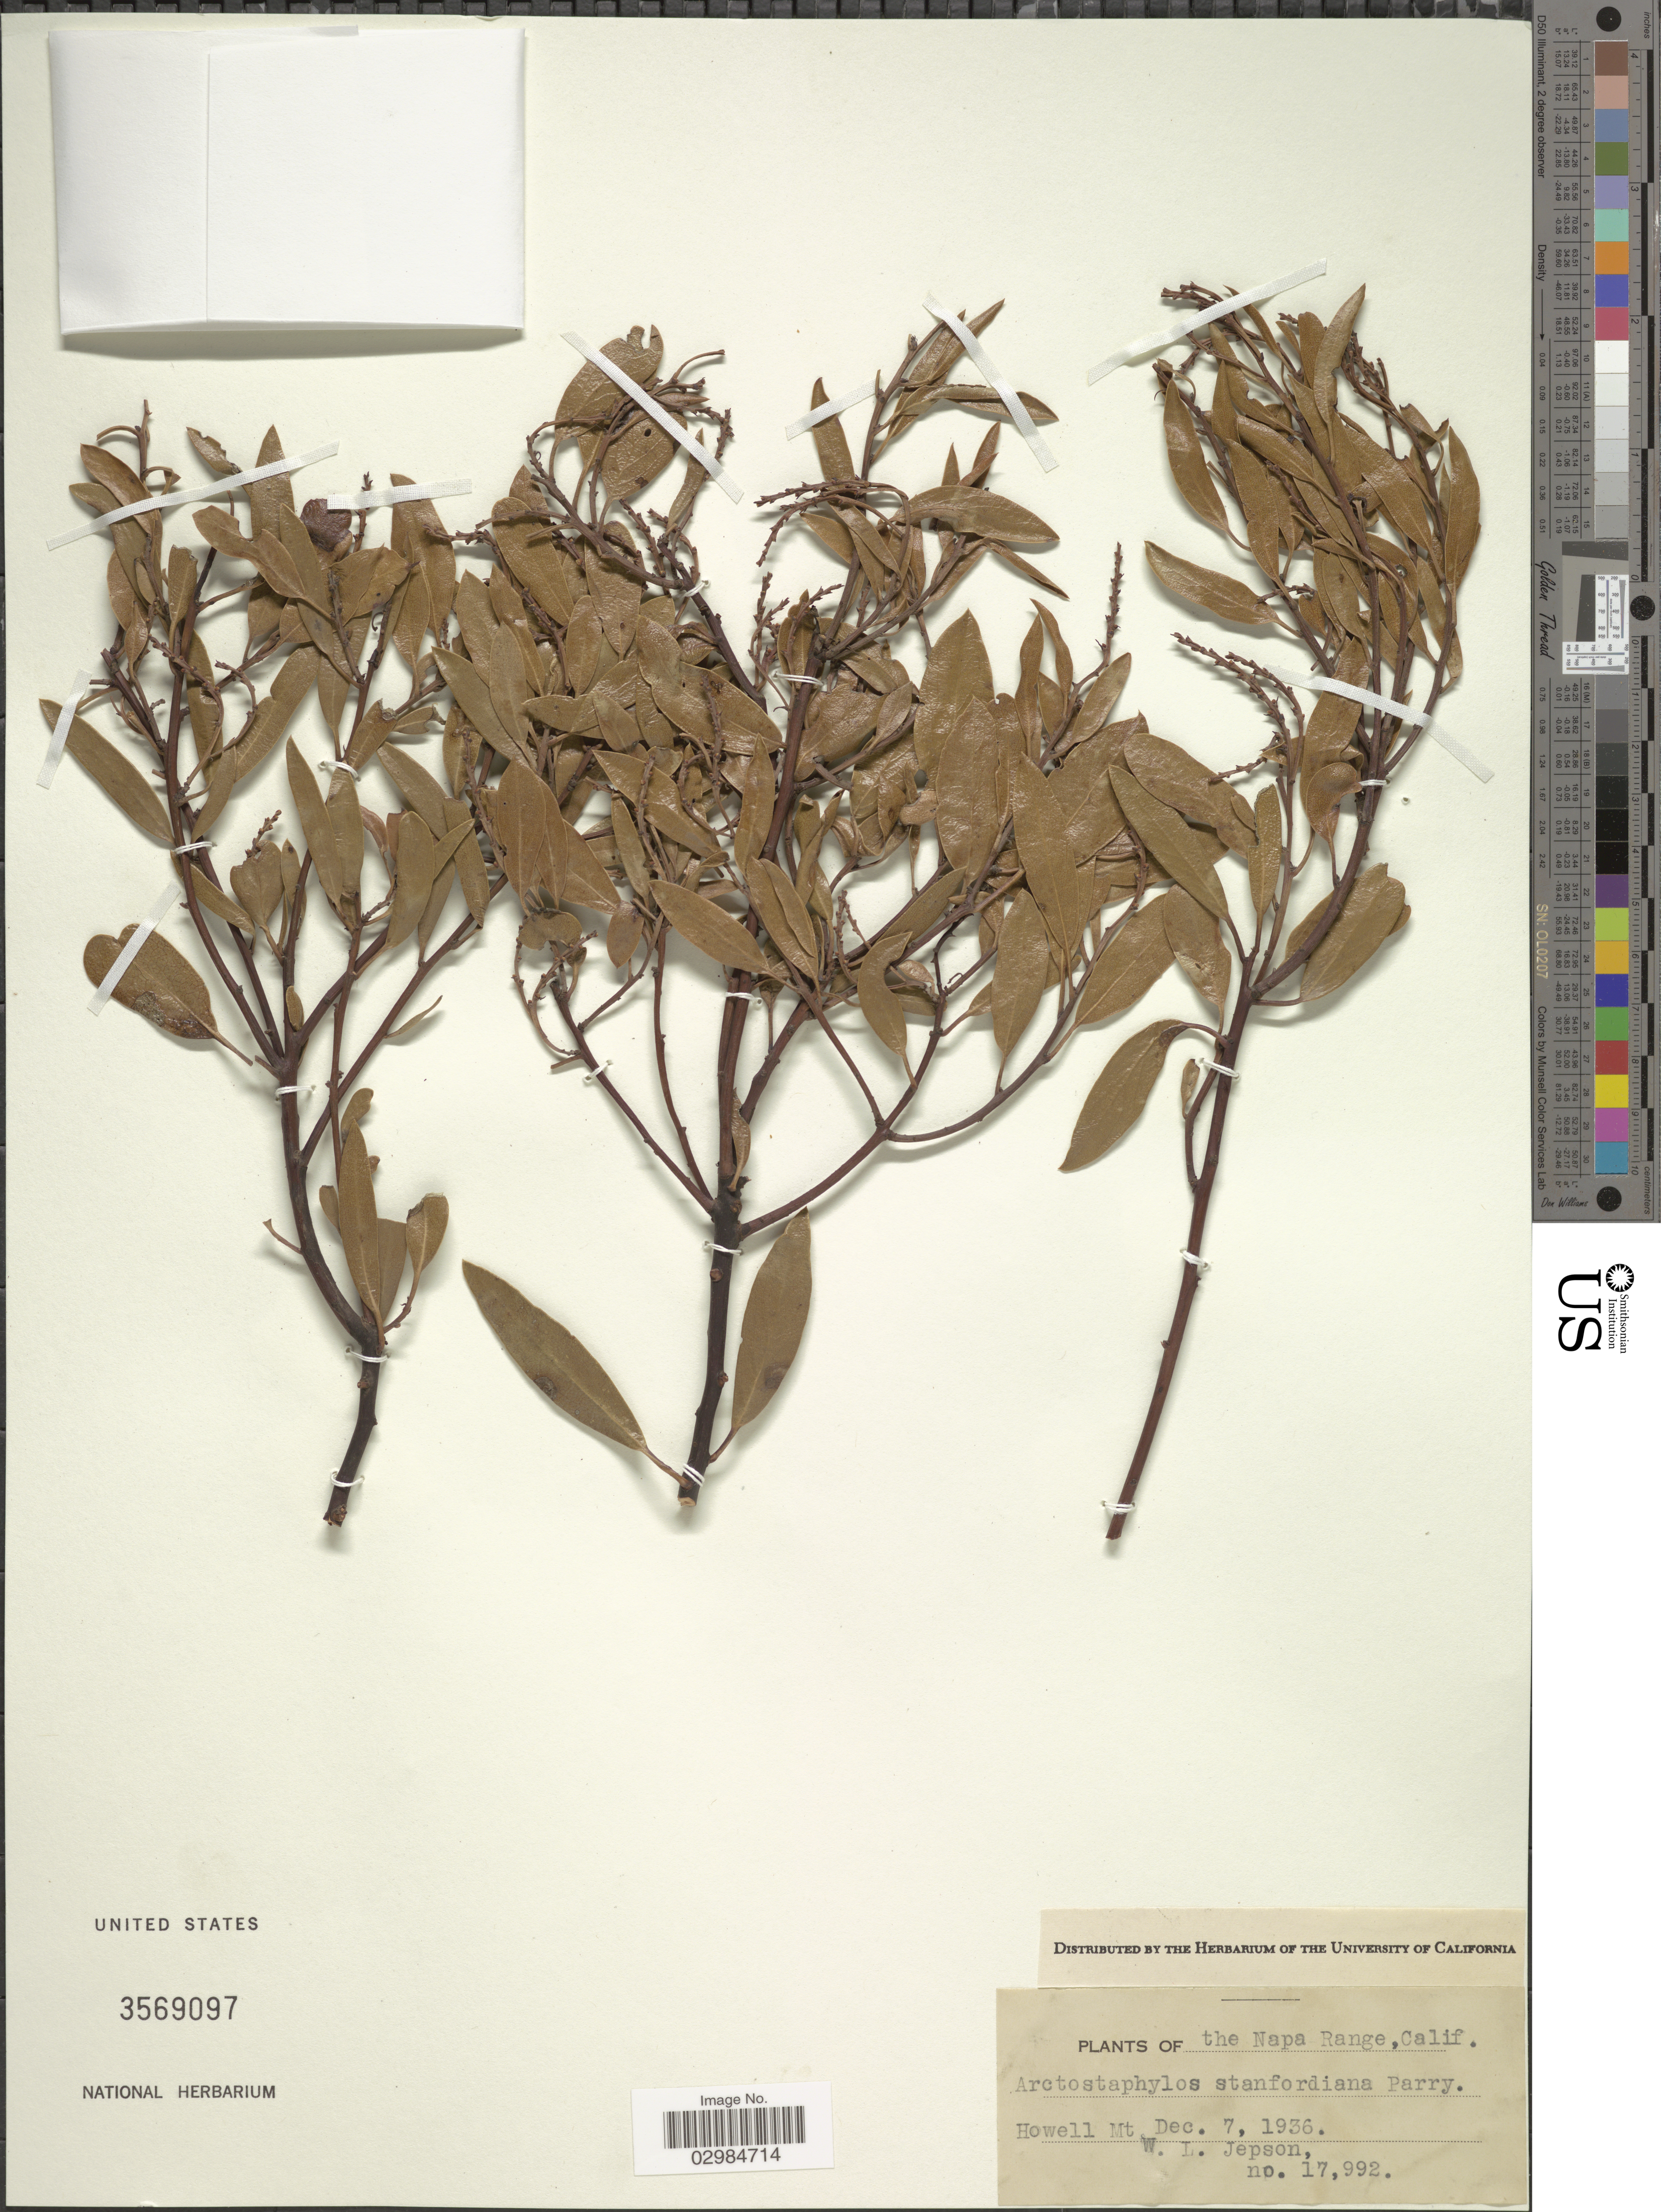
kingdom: Plantae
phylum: Tracheophyta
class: Magnoliopsida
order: Ericales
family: Ericaceae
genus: Arctostaphylos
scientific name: Arctostaphylos stanfordiana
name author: Parry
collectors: W. L. Jepson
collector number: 17992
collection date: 1936-12-07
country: United States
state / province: California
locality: The Napa Range, Calif. Howell Mt.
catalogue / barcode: US 3569097